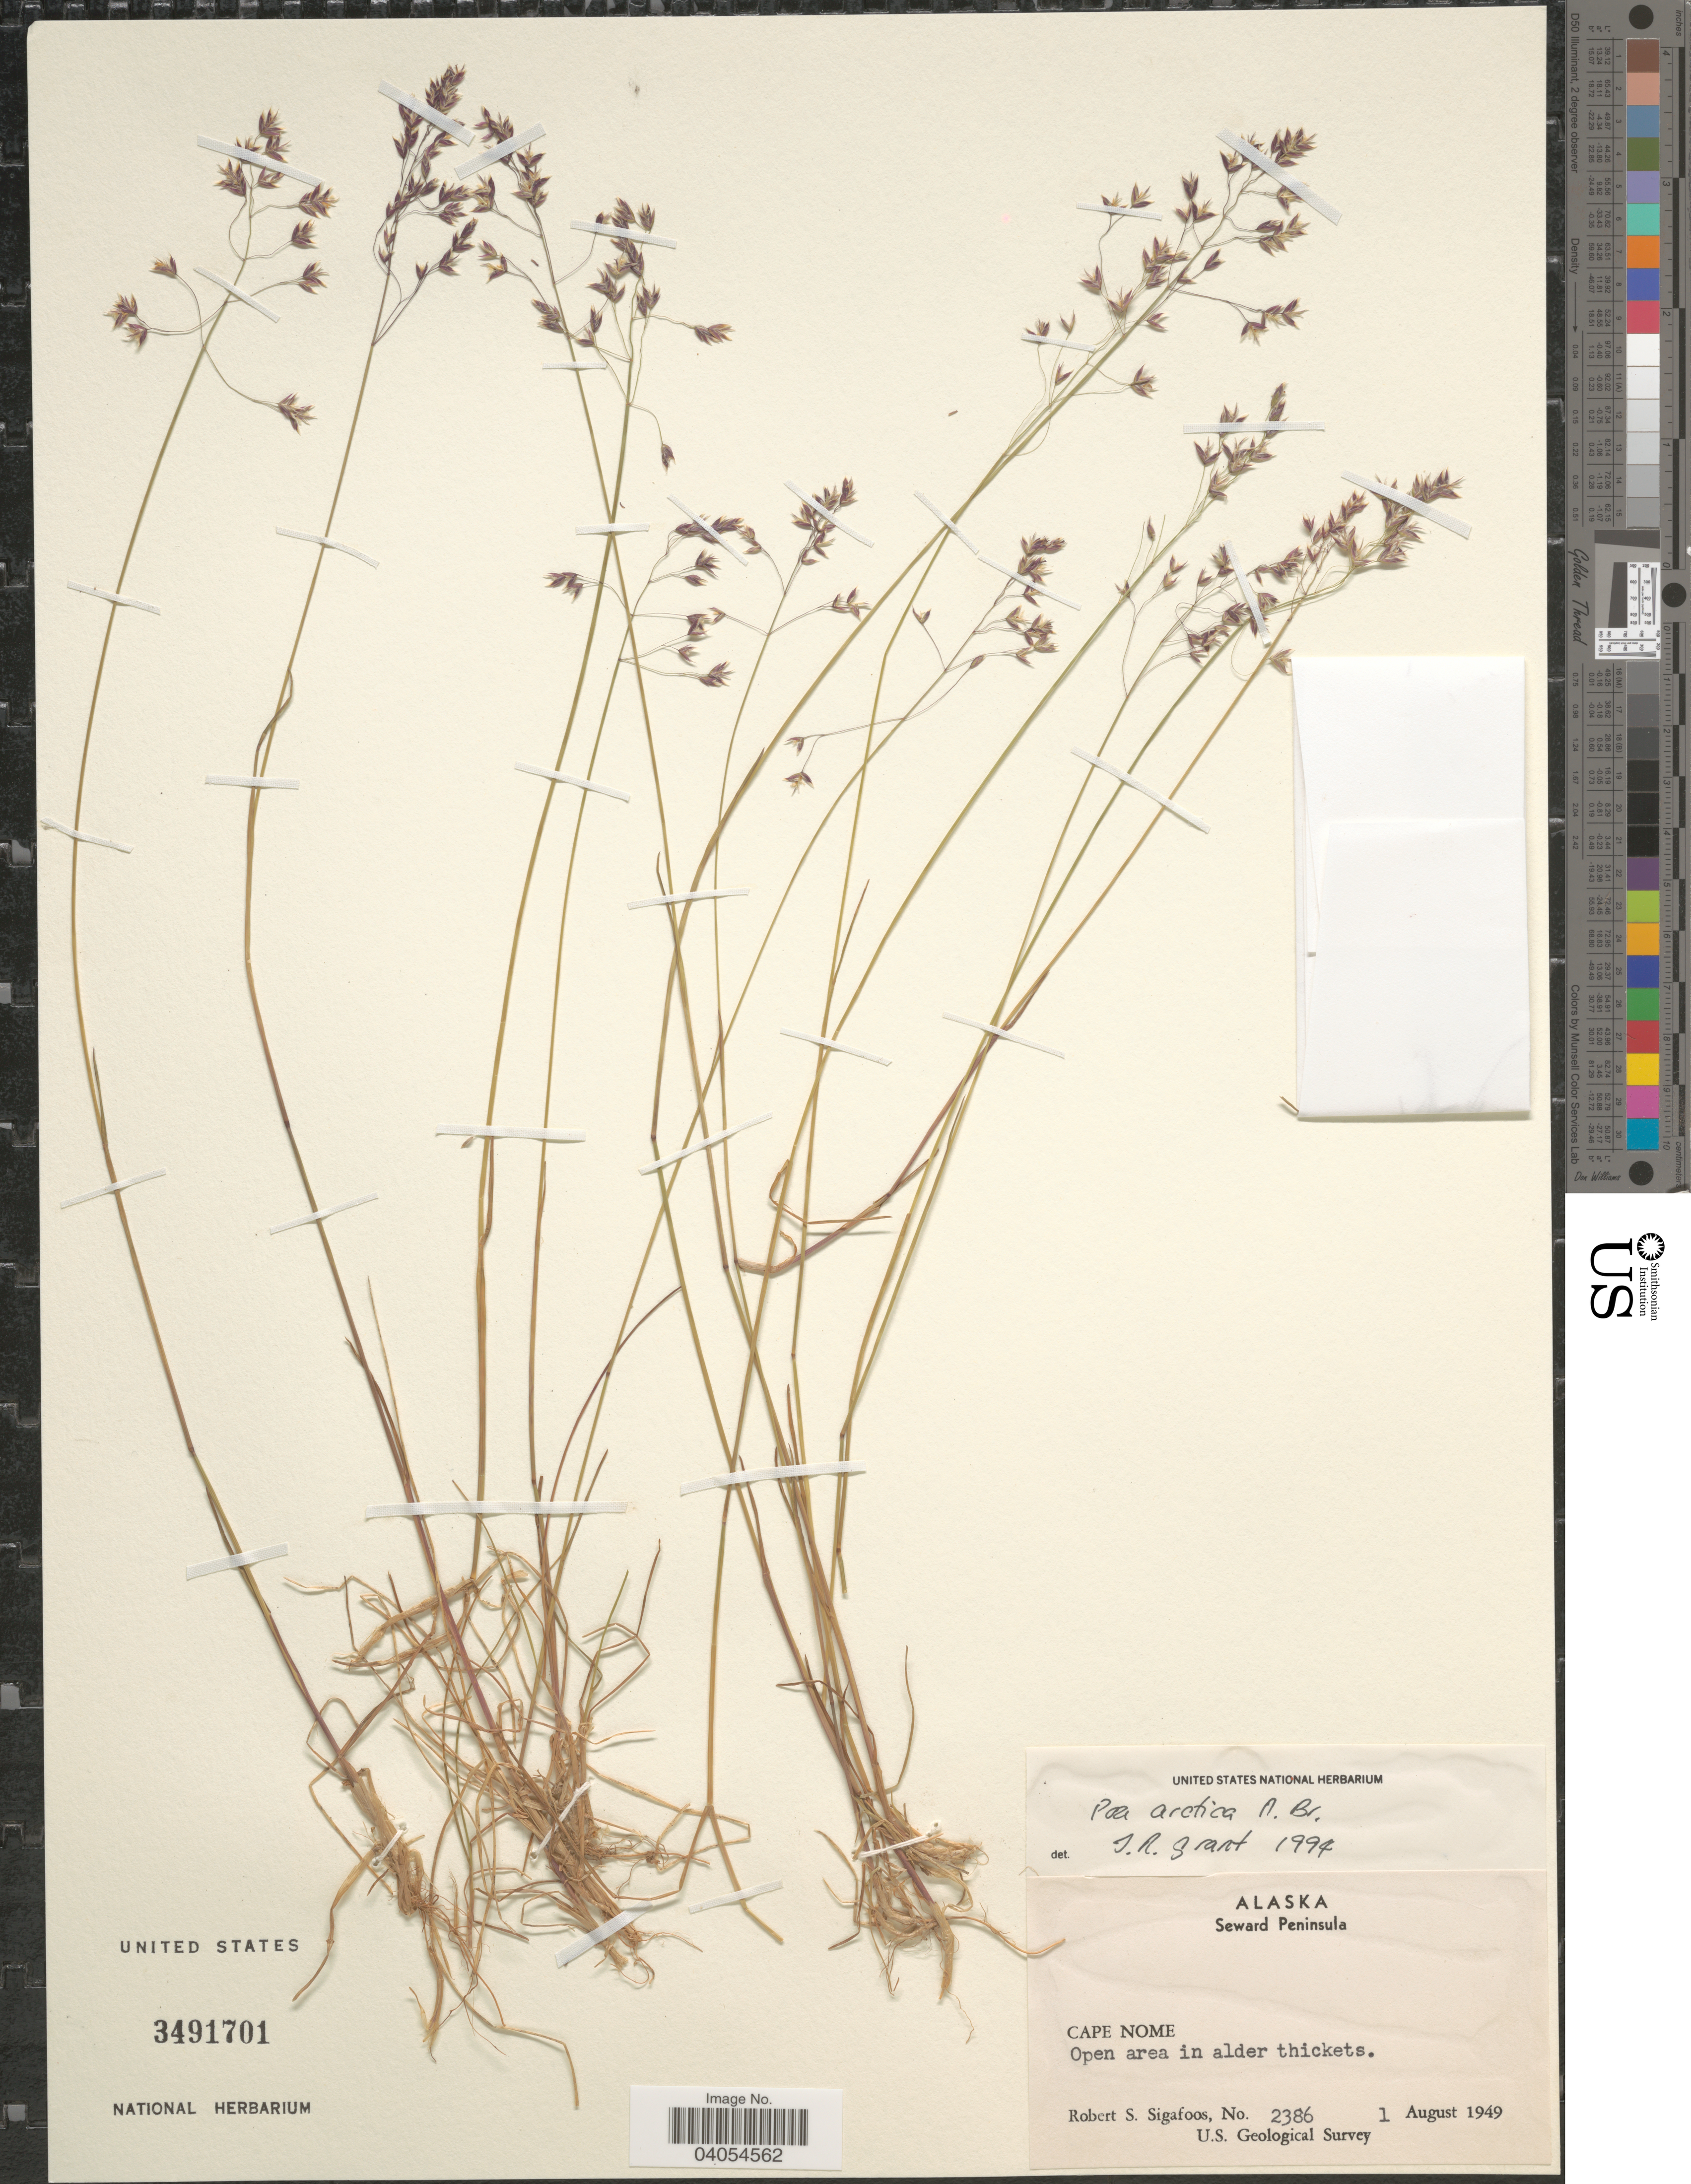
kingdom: Plantae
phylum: Tracheophyta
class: Liliopsida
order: Poales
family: Poaceae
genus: Poa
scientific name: Poa arctica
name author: R. Br.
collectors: R. Sigafoos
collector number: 2386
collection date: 1949-08-01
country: United States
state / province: Alaska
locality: Seward Peninsula. Cape Nome. Open area in alder thickets.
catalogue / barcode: US 3491701